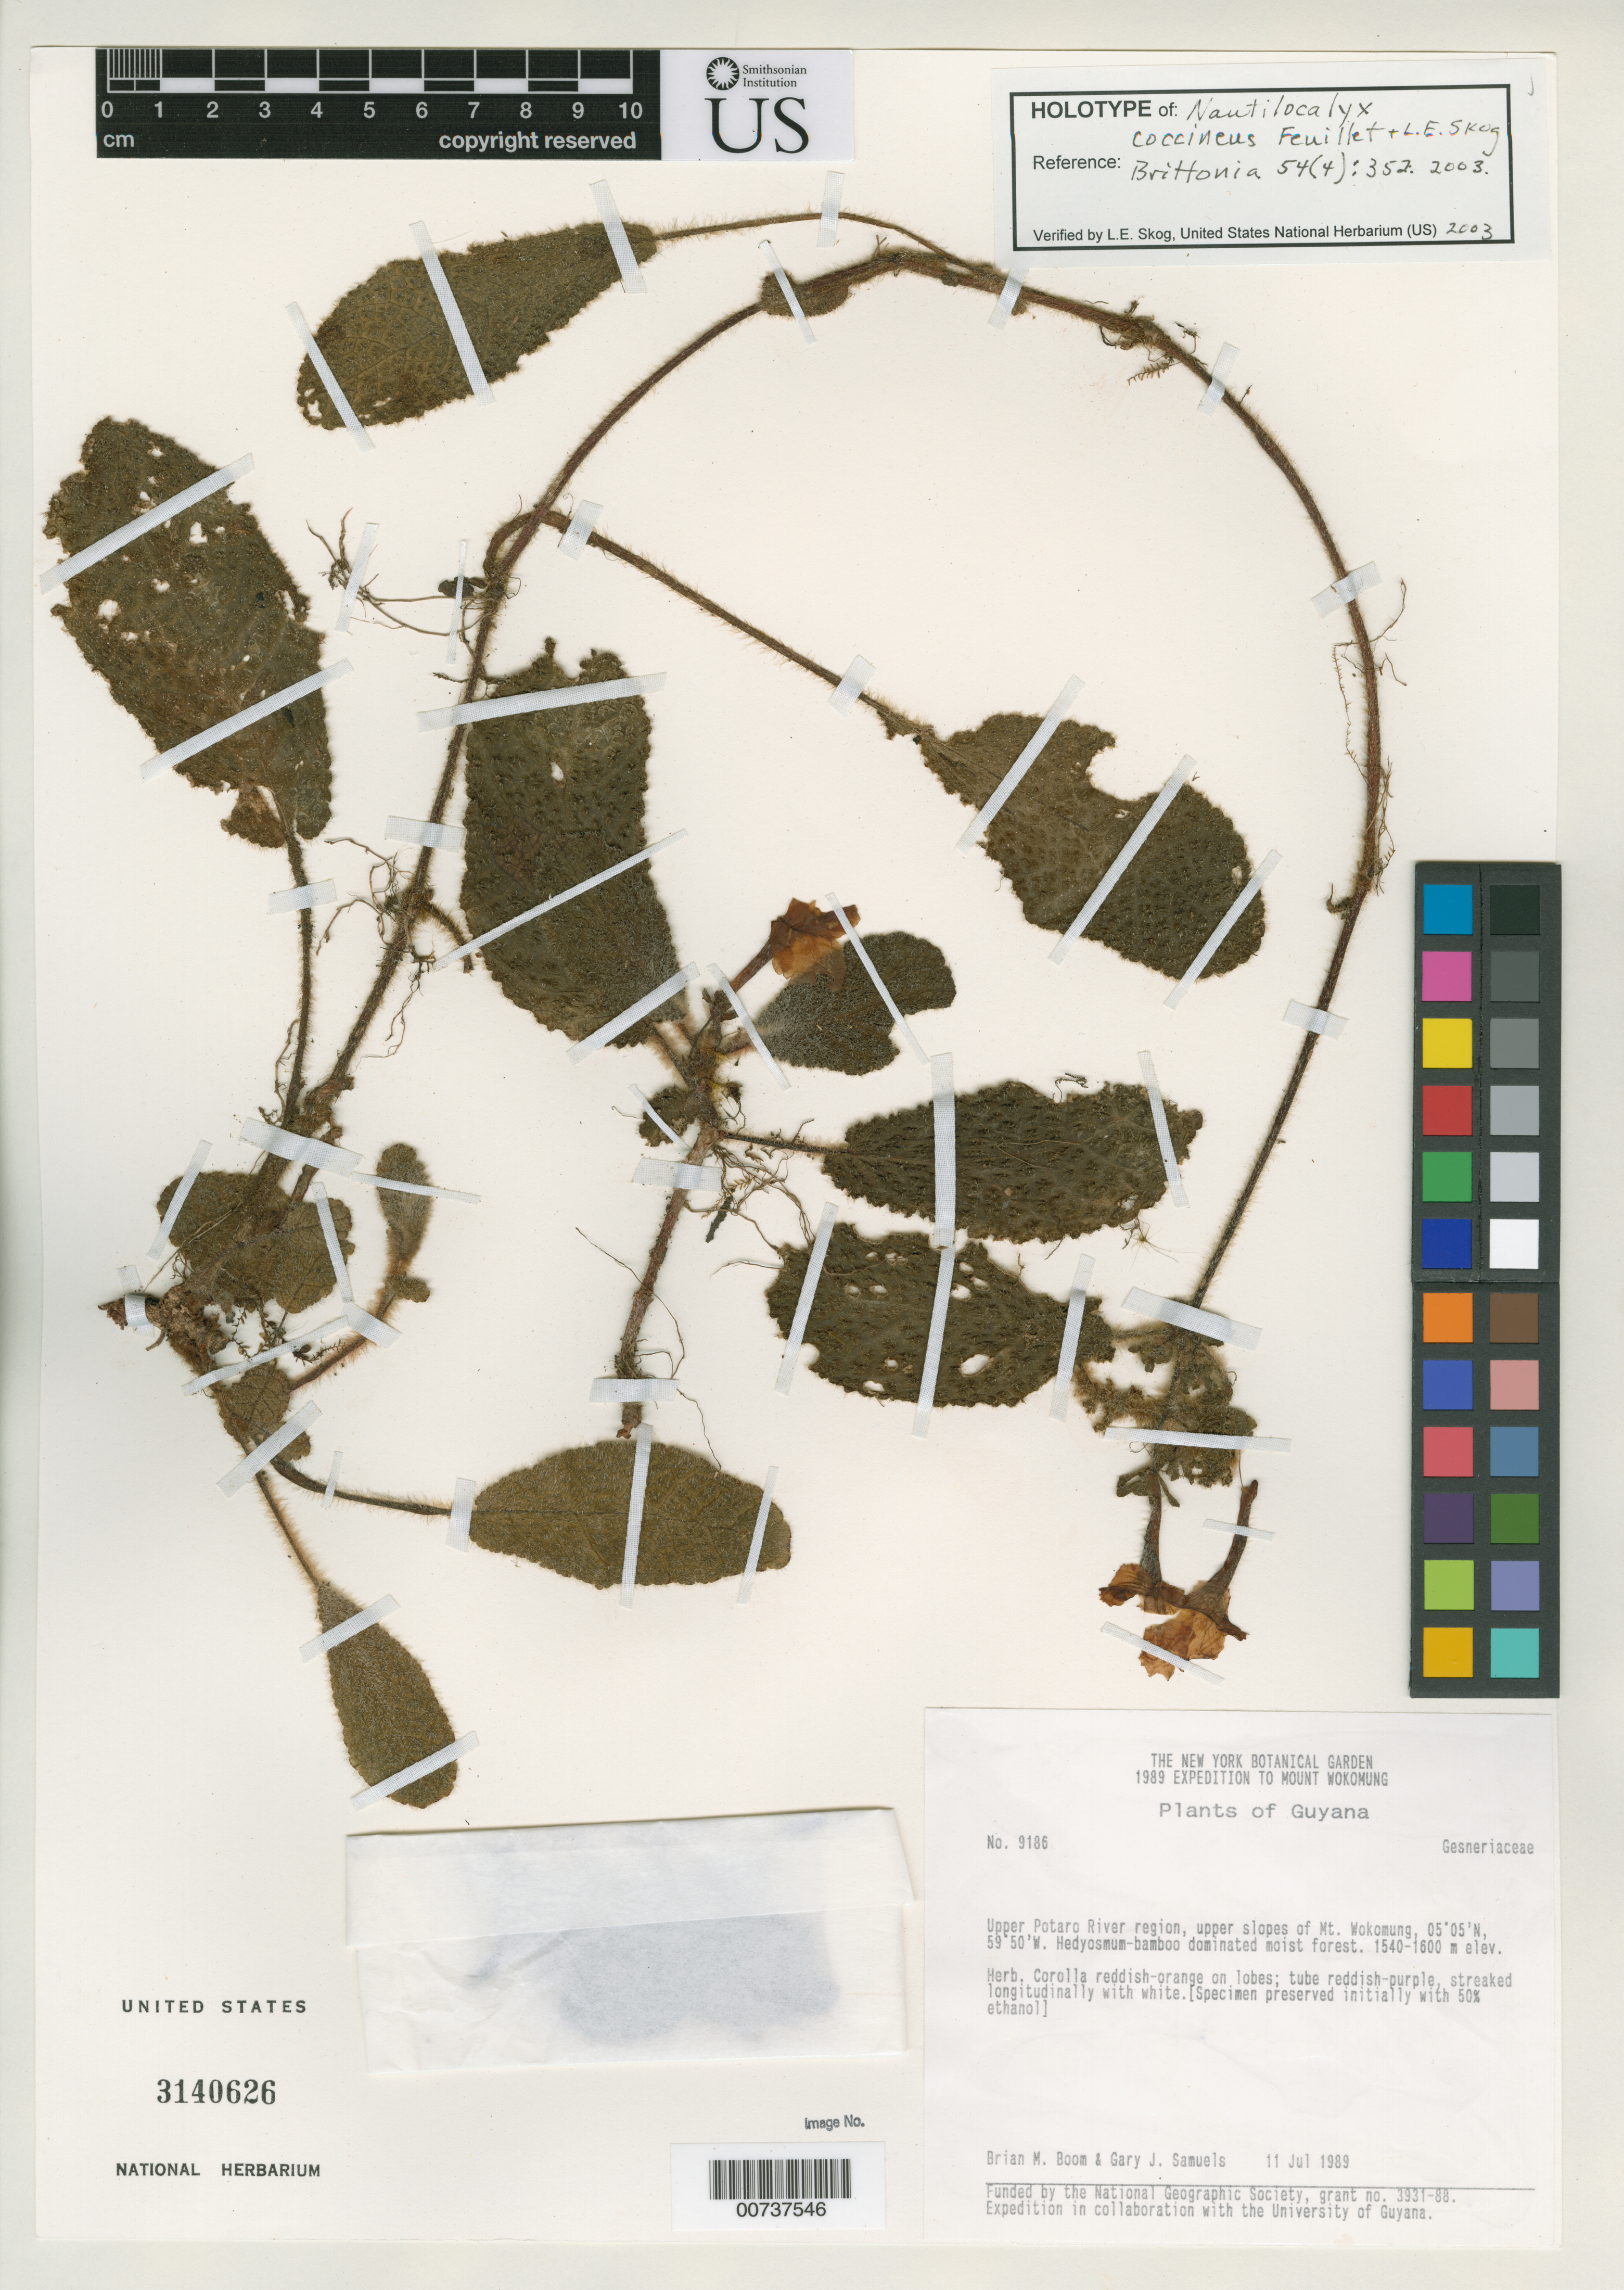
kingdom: Plantae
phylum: Tracheophyta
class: Magnoliopsida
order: Lamiales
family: Gesneriaceae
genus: Nautilocalyx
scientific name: Nautilocalyx coccineus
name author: Feuillet & L.E. Skog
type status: Holotype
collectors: B. M. Boom & G. Samuels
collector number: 9186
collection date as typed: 11 Jul 1989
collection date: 1989-07-11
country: Guyana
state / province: Potaro-Siparuni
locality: Upper Potaro River region, upper slopes of Mt. Wokomung.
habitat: Hedyosmum-dominated moist forest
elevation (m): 1540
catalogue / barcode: US 3140626